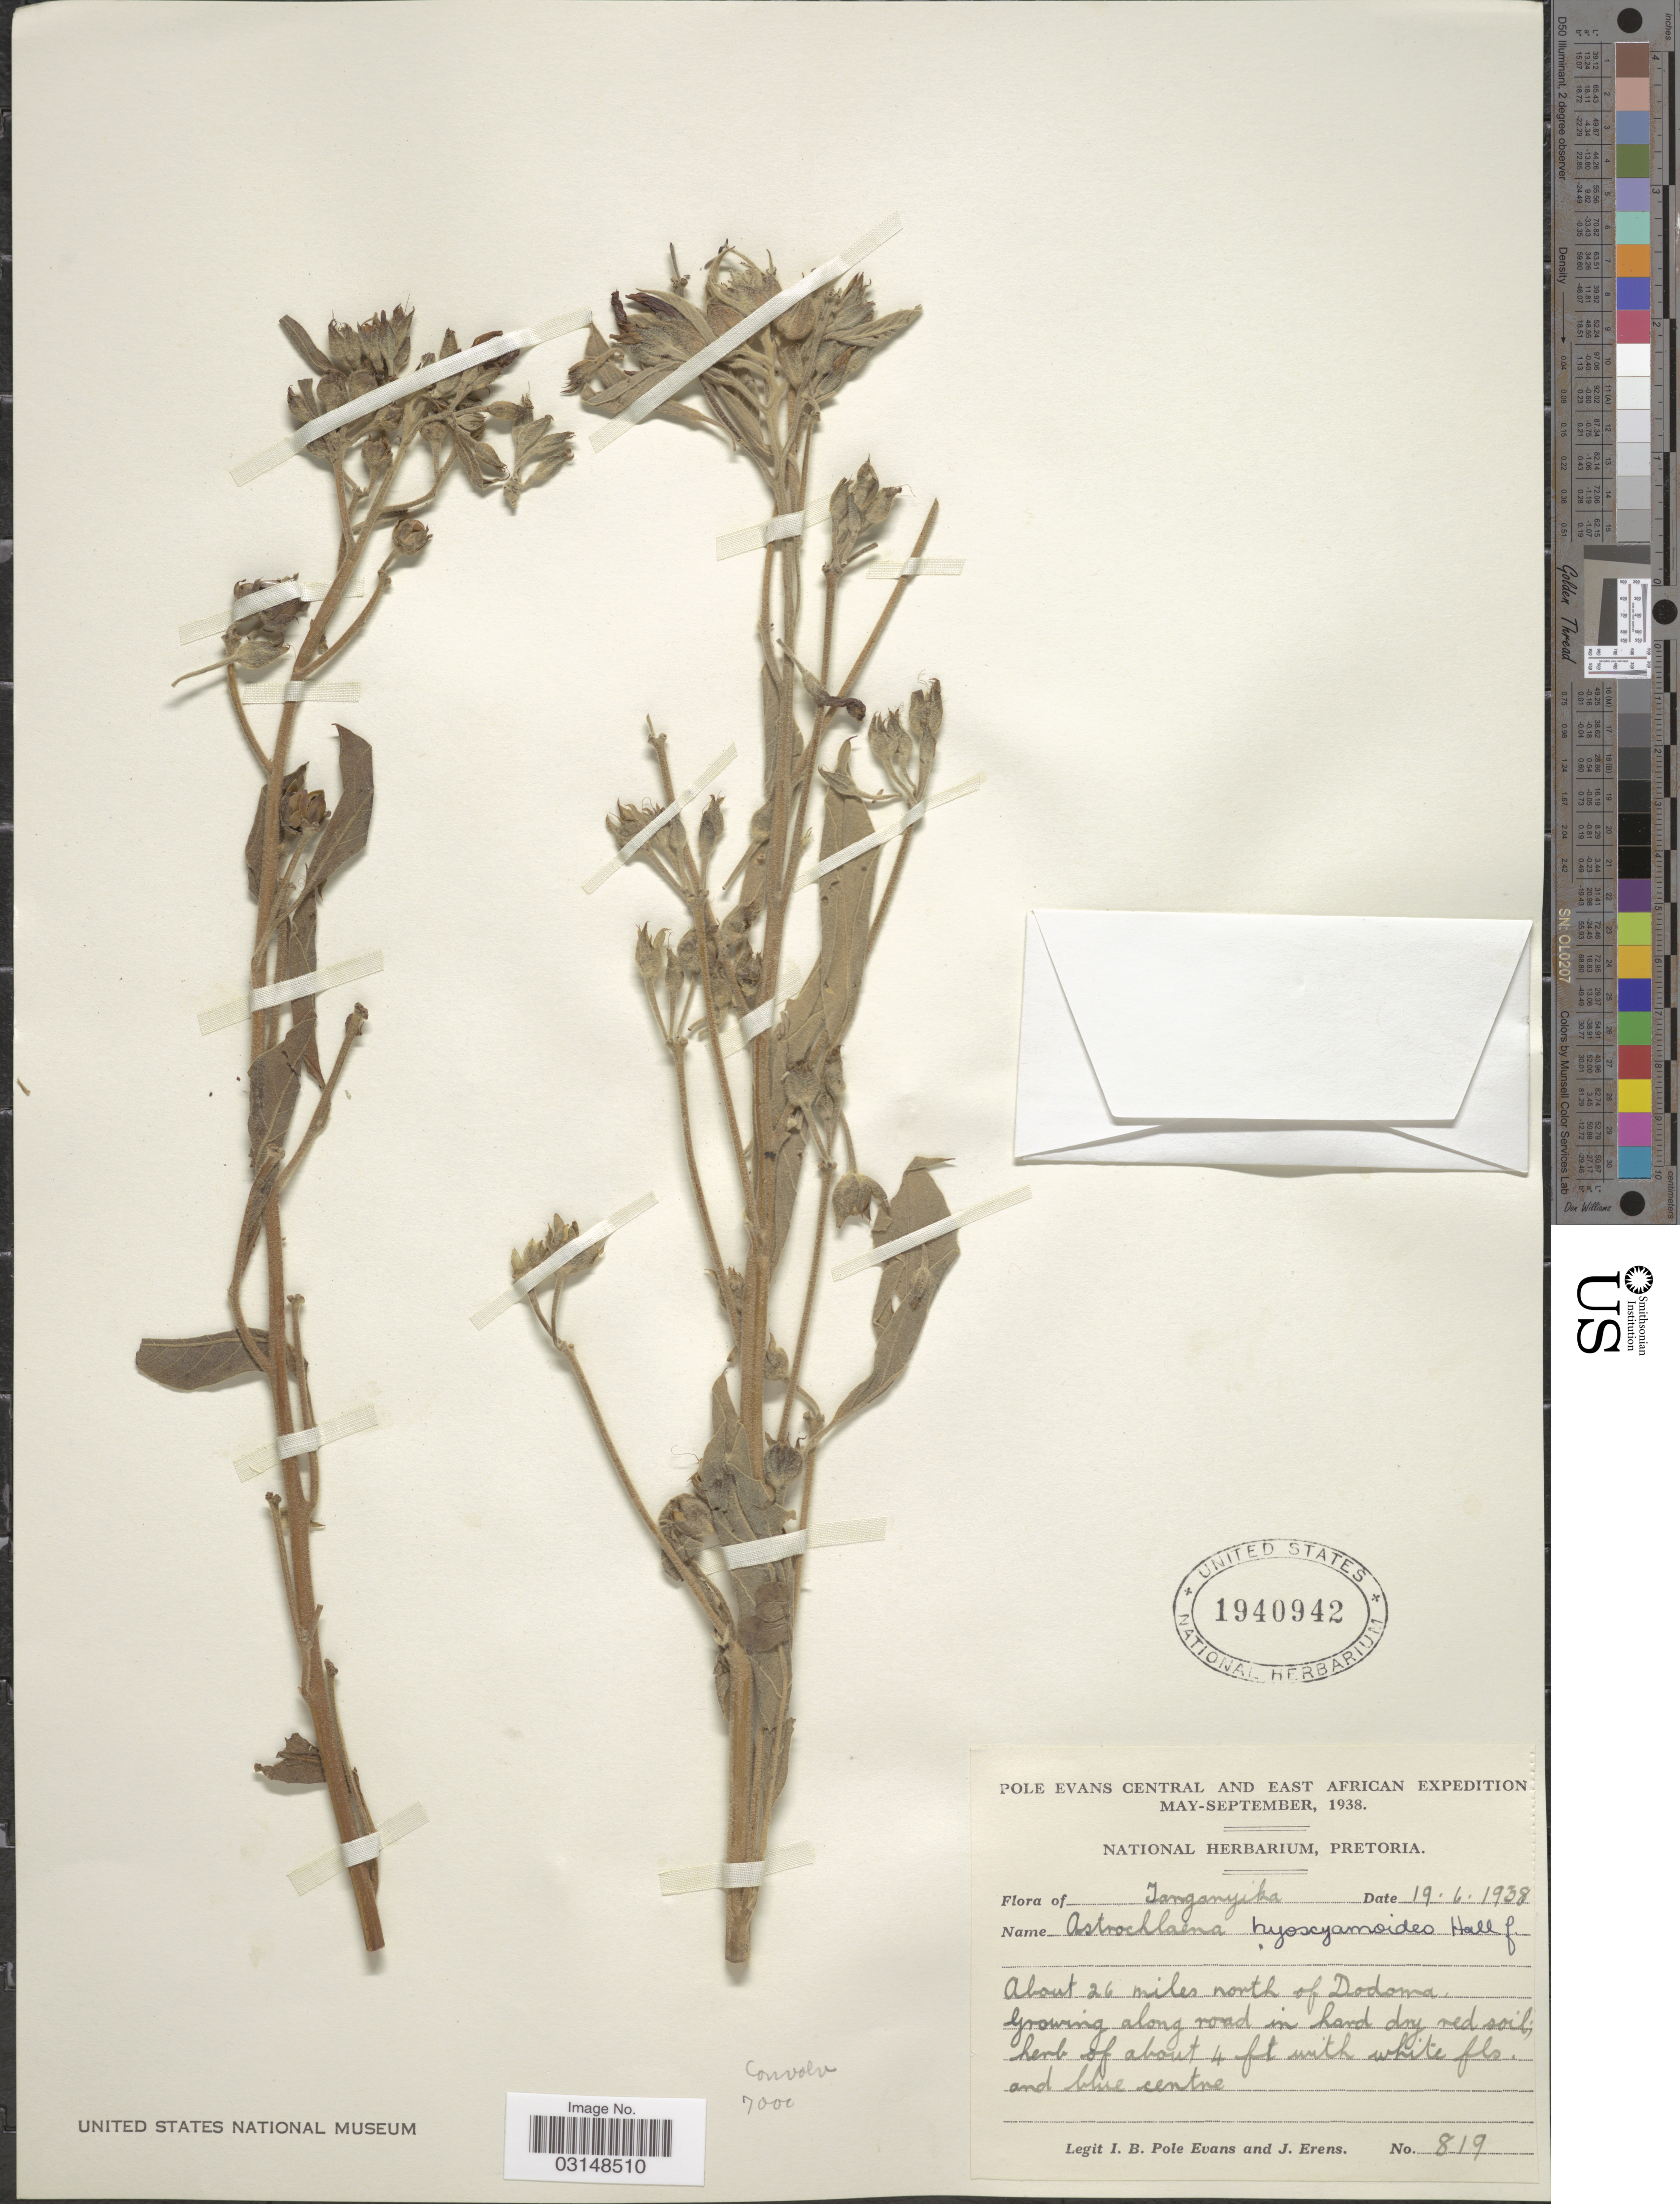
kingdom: Plantae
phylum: Tracheophyta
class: Magnoliopsida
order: Solanales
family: Convolvulaceae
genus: Astripomoea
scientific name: Astripomoea hyoscamoides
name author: (Vatke) Verdc.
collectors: I. B. Pole-Evans & J. Erens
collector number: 819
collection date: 1938-06-19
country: Tanzania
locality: Central and East African, Tanganyika, About 26 miles north of Dodoma.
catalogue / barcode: US 1940942